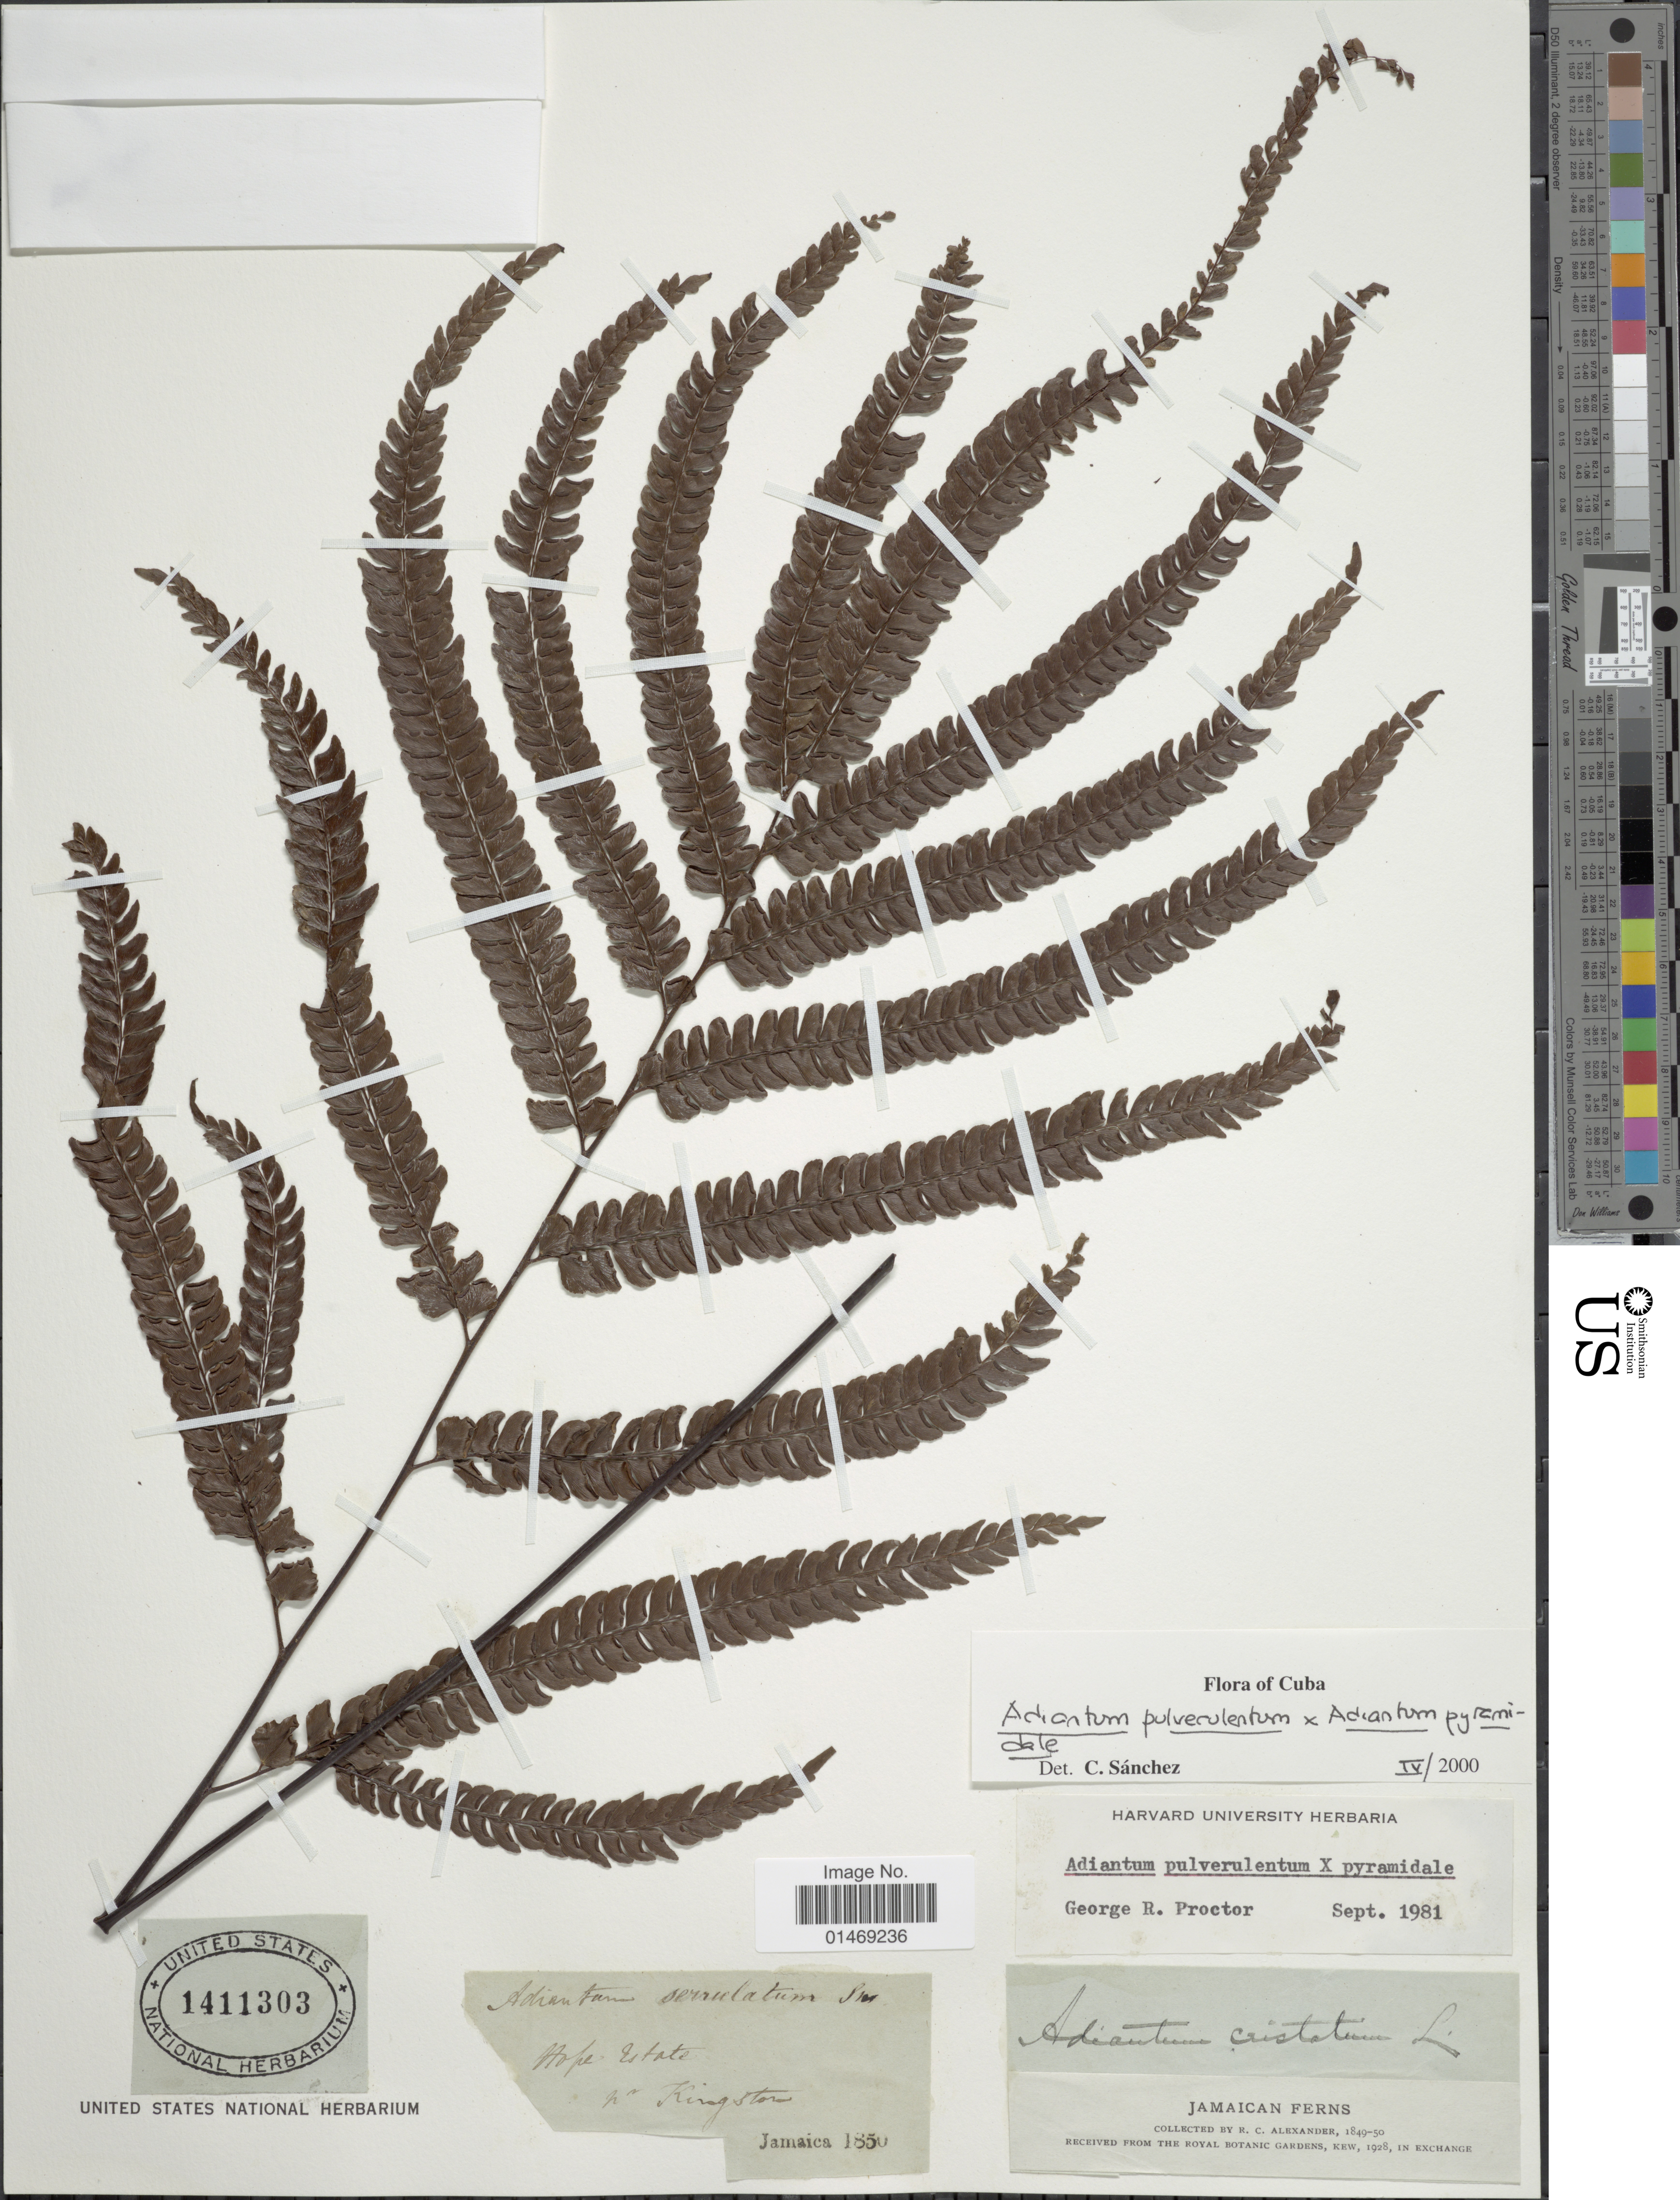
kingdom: Plantae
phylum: Tracheophyta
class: Polypodiopsida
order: Polypodiales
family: Pteridaceae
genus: Adiantum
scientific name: Adiantum pulverulentum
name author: L.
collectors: R. C. Alexander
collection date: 1850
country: Jamaica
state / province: Kingston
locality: Hope Estate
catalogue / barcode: US 1411303